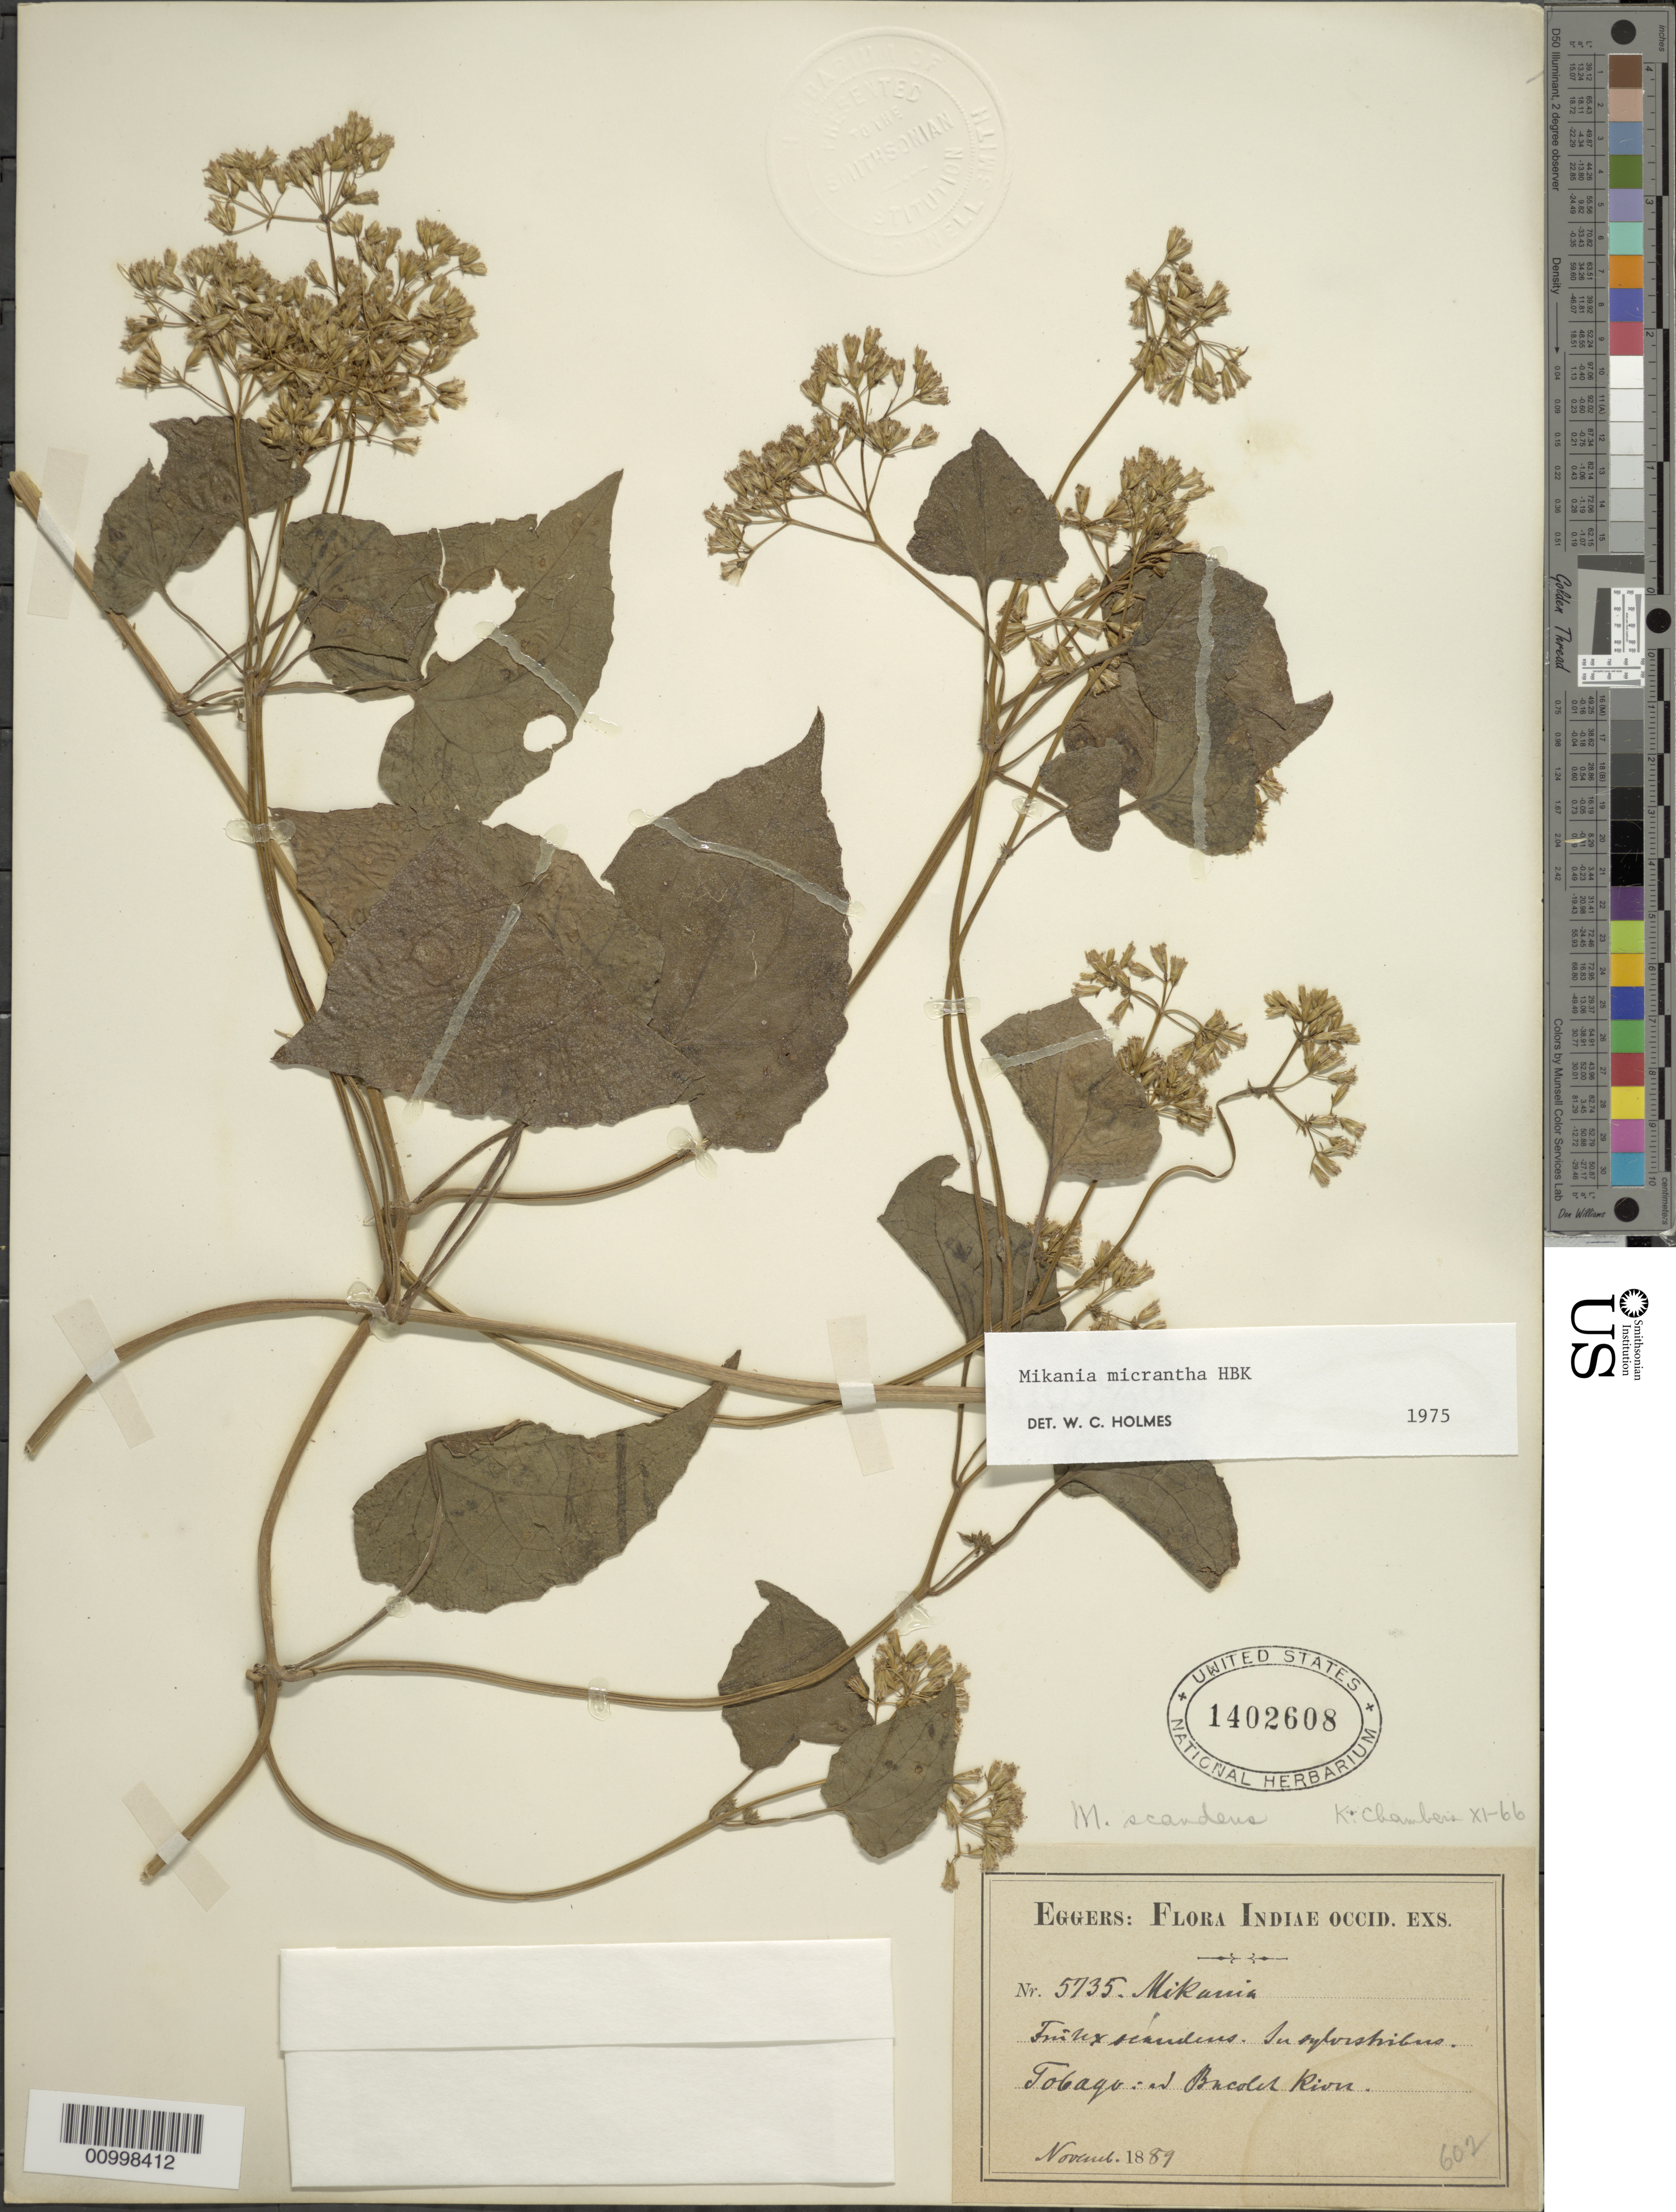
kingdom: Plantae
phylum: Tracheophyta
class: Magnoliopsida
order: Asterales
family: Asteraceae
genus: Mikania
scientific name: Mikania micrantha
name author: Kunth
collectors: H. F. A. von Eggers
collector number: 5735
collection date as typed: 01 Nov 1889 to 30 Nov 1889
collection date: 1889-11-01/1889-11-30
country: Trinidad and Tobago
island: Tobago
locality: Bucold River.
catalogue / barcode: US 1402608